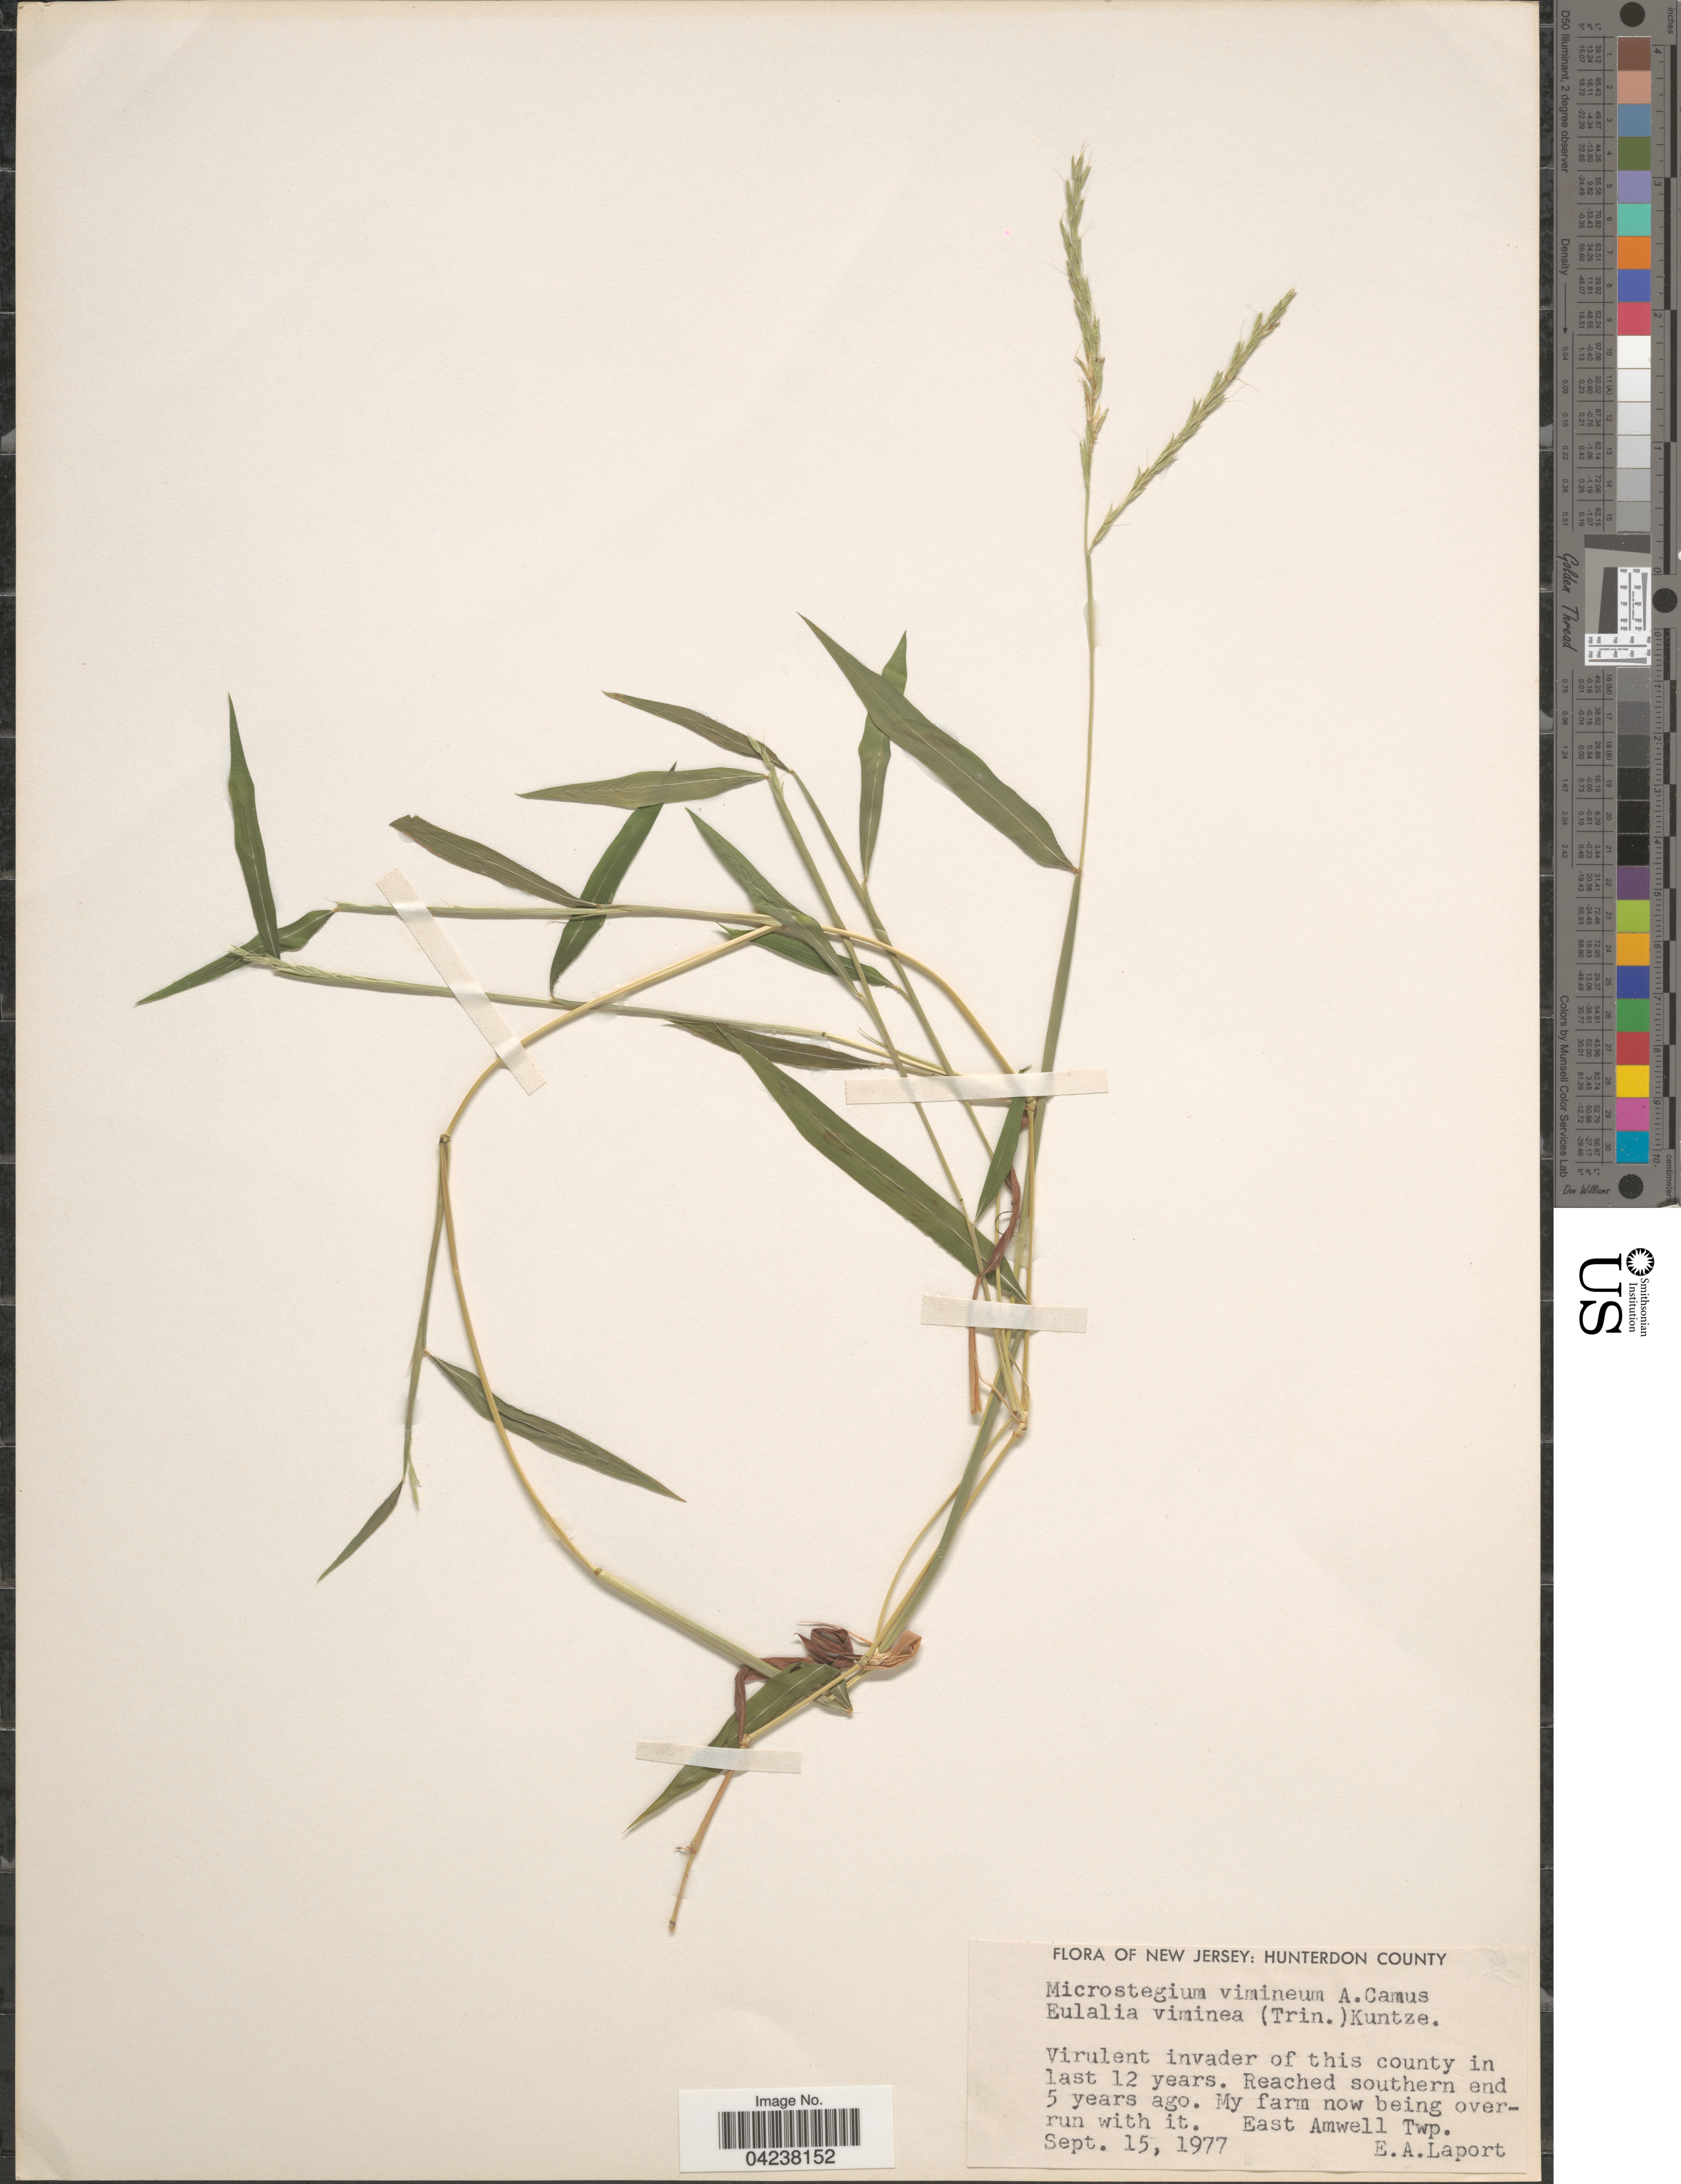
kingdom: Plantae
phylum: Tracheophyta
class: Liliopsida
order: Poales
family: Poaceae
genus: Microstegium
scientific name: Microstegium vimineum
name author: (Trin.) A. Camus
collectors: E. Laport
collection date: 1977-09-15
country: United States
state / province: New Jersey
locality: Hunterdon County. East Amwell Twp.